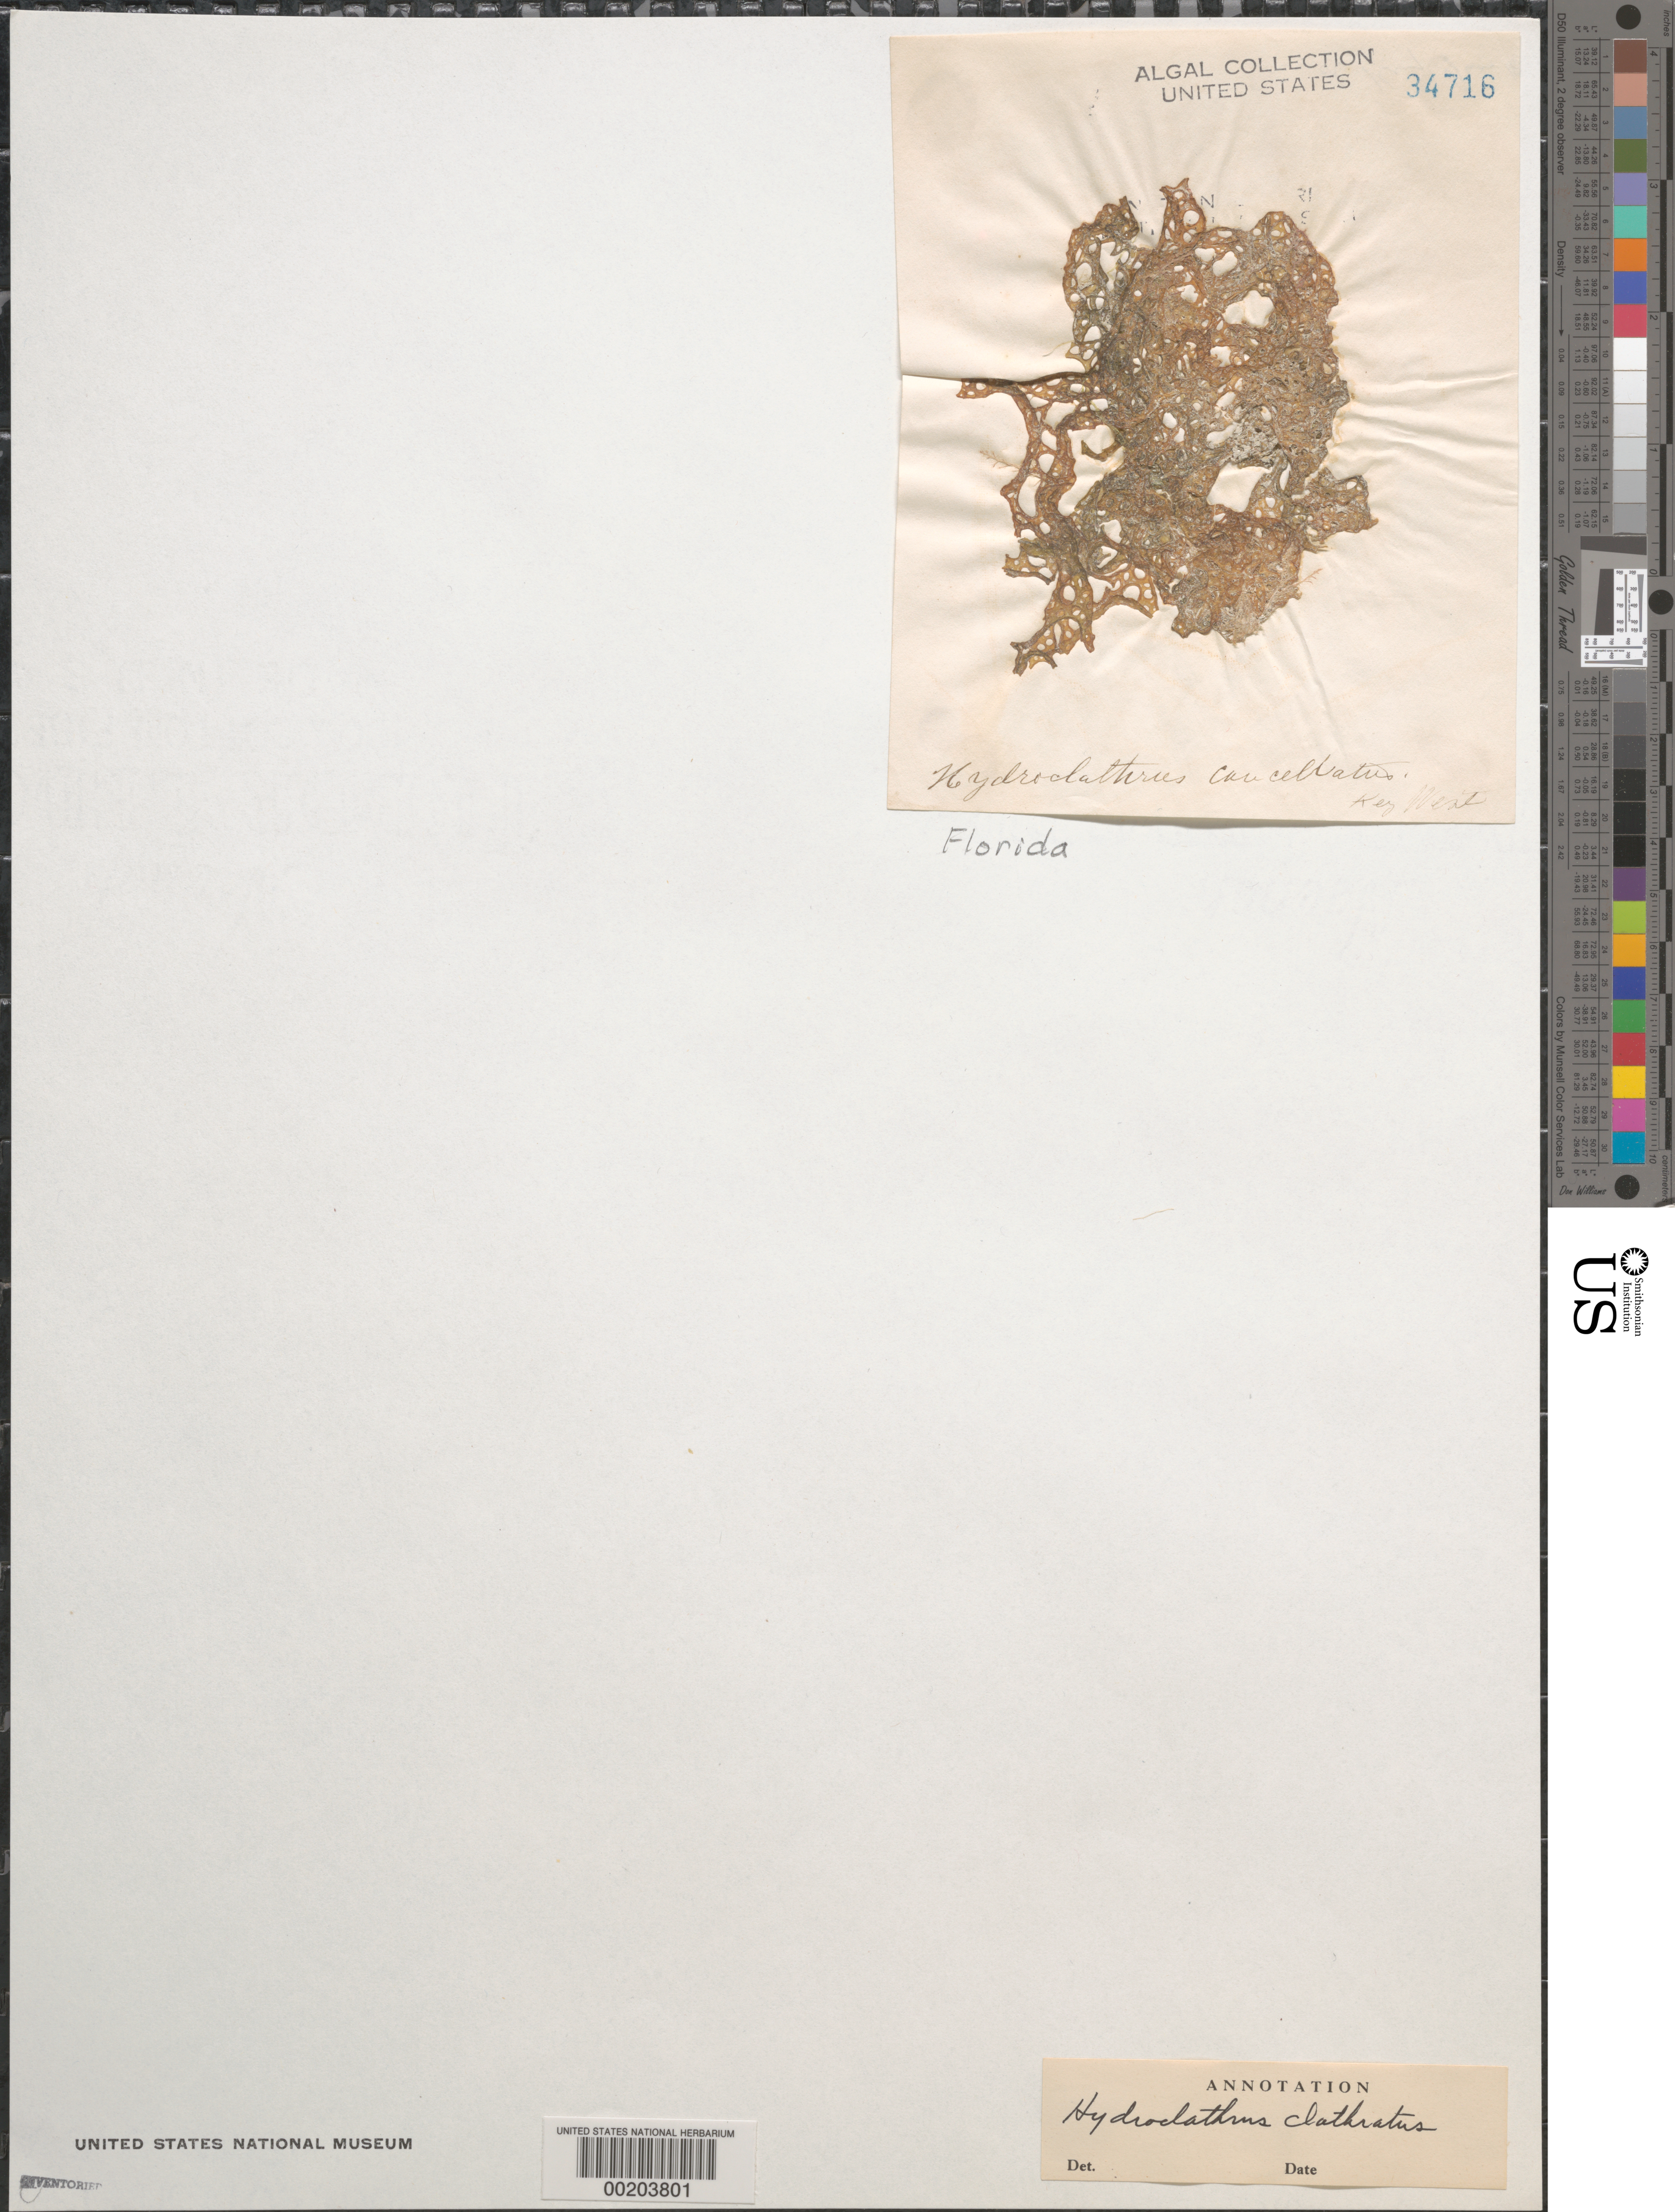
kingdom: Chromista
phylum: Ochrophyta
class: Phaeophyceae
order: Scytosiphonales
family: Scytosiphonaceae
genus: Hydroclathrus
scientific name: Hydroclathrus clathratus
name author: (C. Agardh) M. Howe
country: United States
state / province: Florida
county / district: Monroe County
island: Key West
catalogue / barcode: US 34716